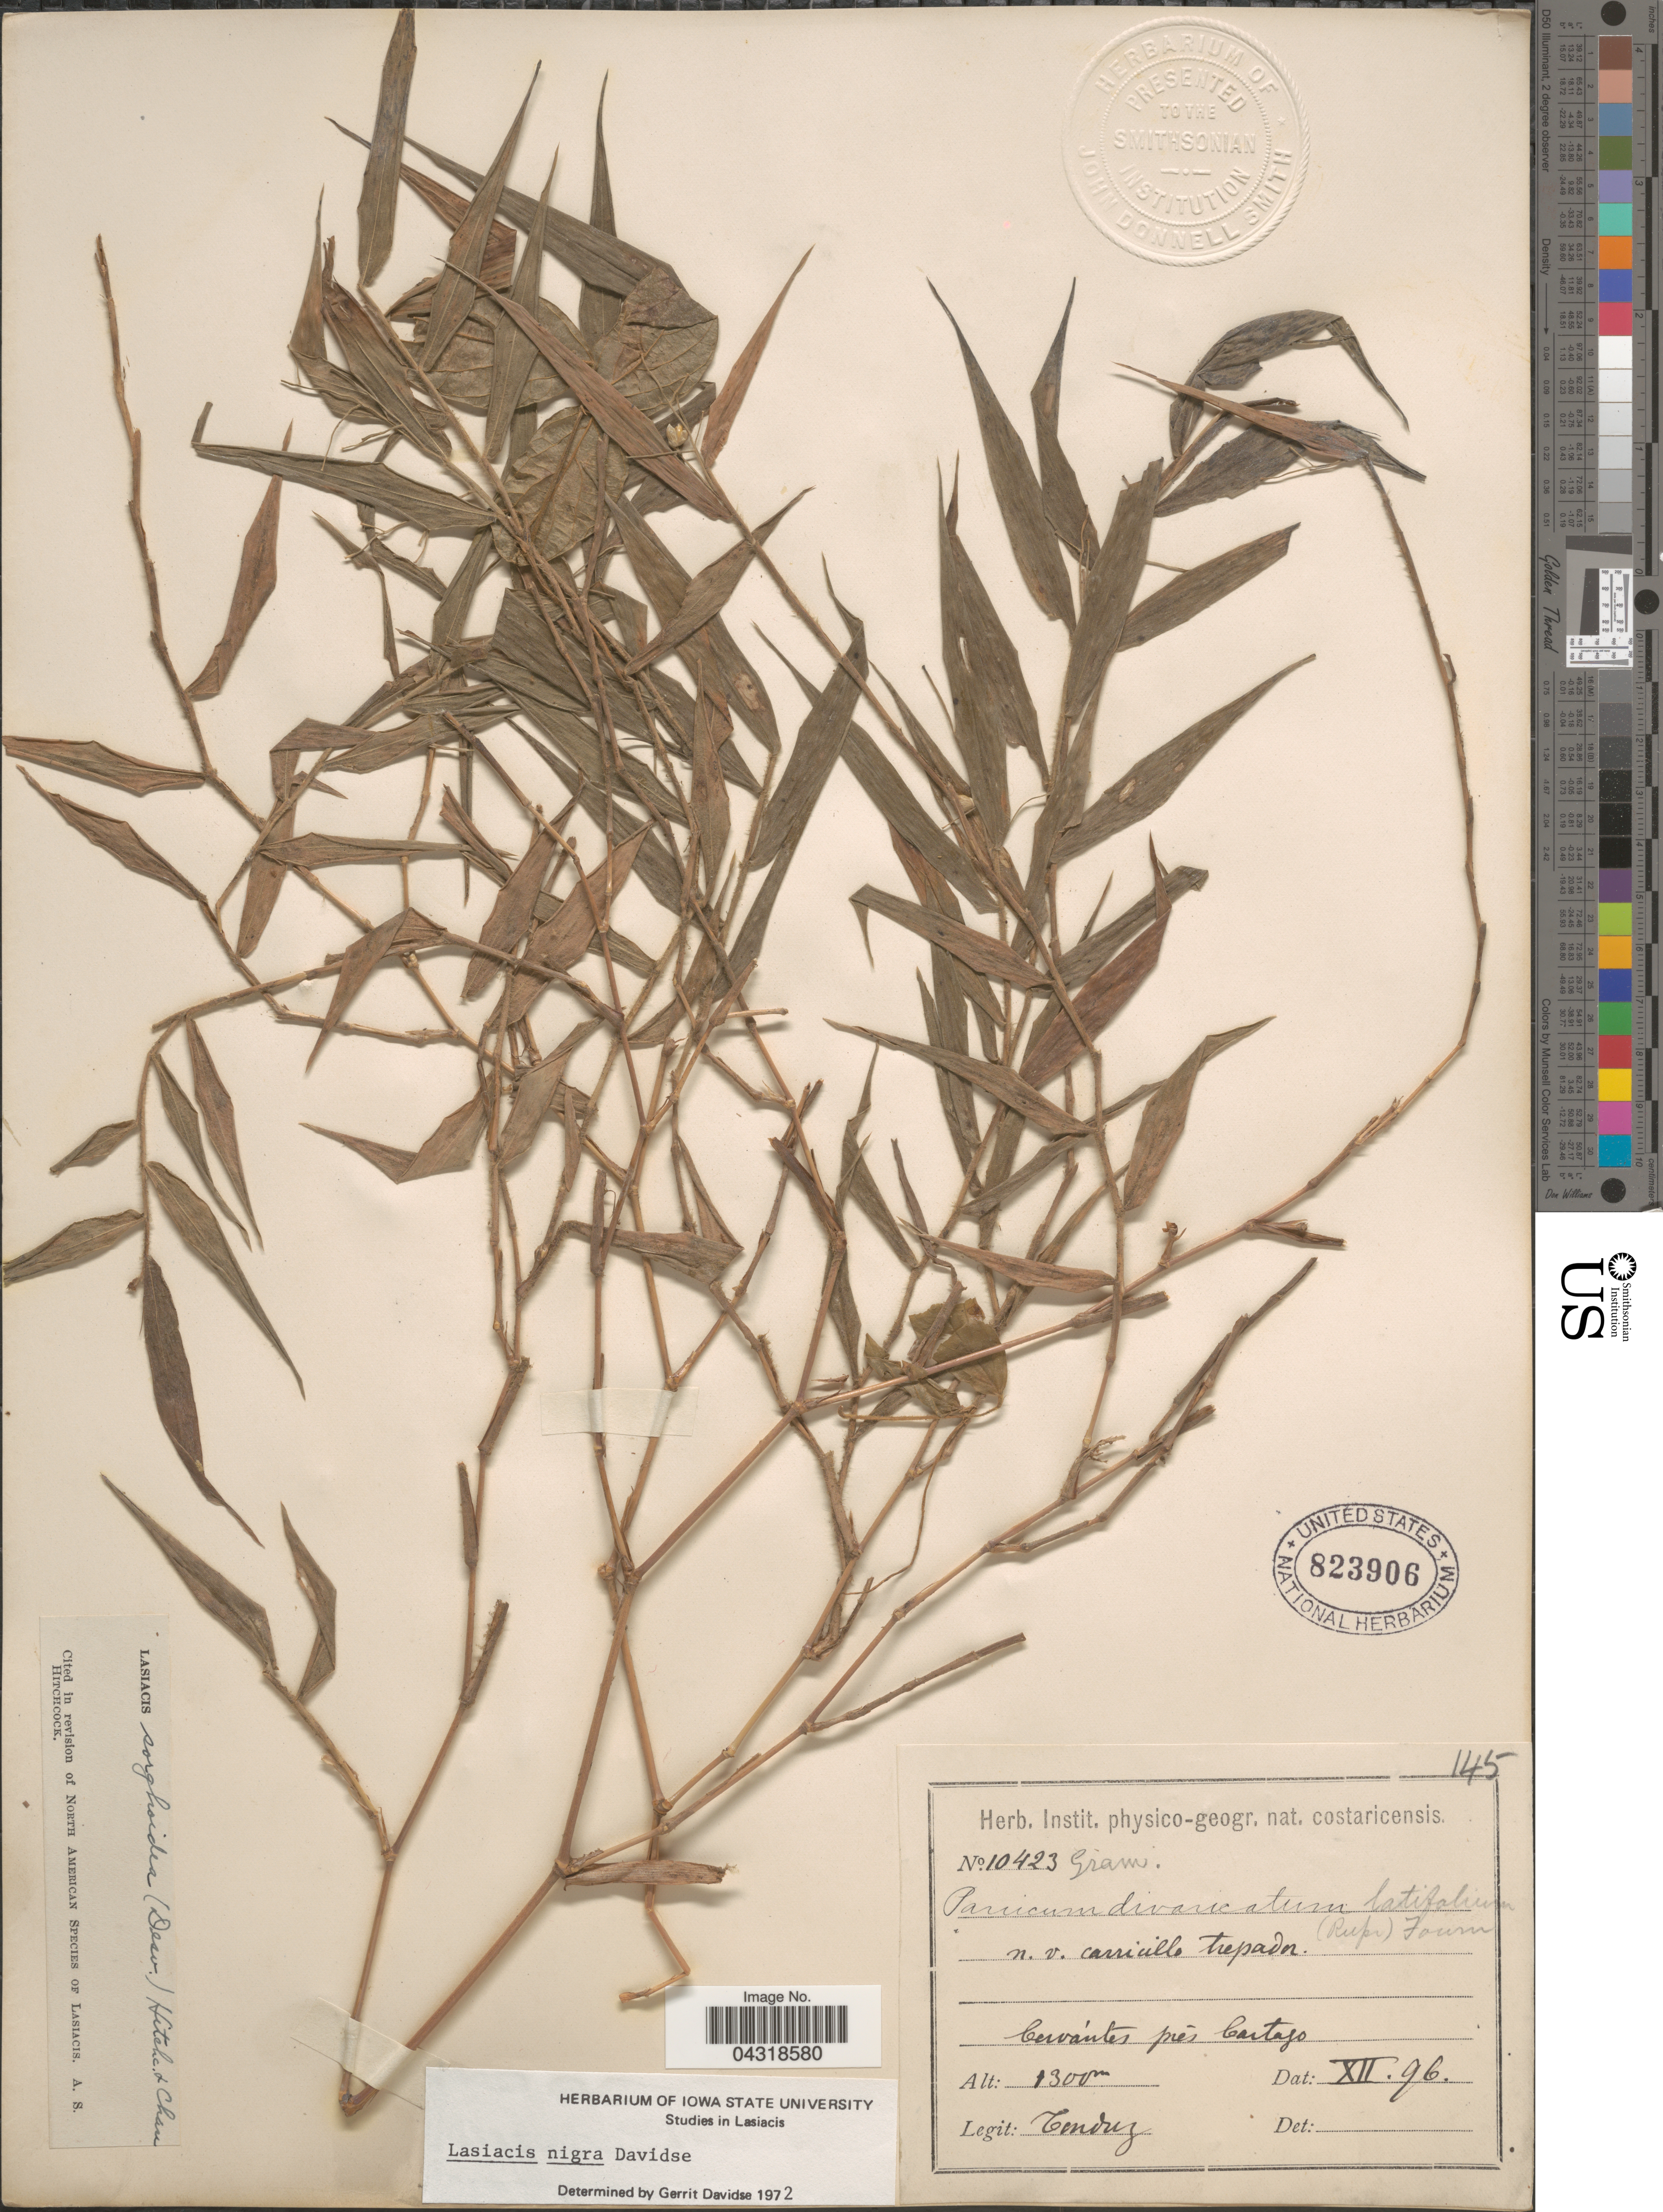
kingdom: Plantae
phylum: Tracheophyta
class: Liliopsida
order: Poales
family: Poaceae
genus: Lasiacis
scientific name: Lasiacis nigra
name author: Davidse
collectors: Tonduz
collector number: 10423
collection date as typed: Transcribed d/m/y: /12/96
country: Costa Rica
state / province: Cartago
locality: Cervántes prés Cartago.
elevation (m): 1300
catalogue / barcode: US 823906